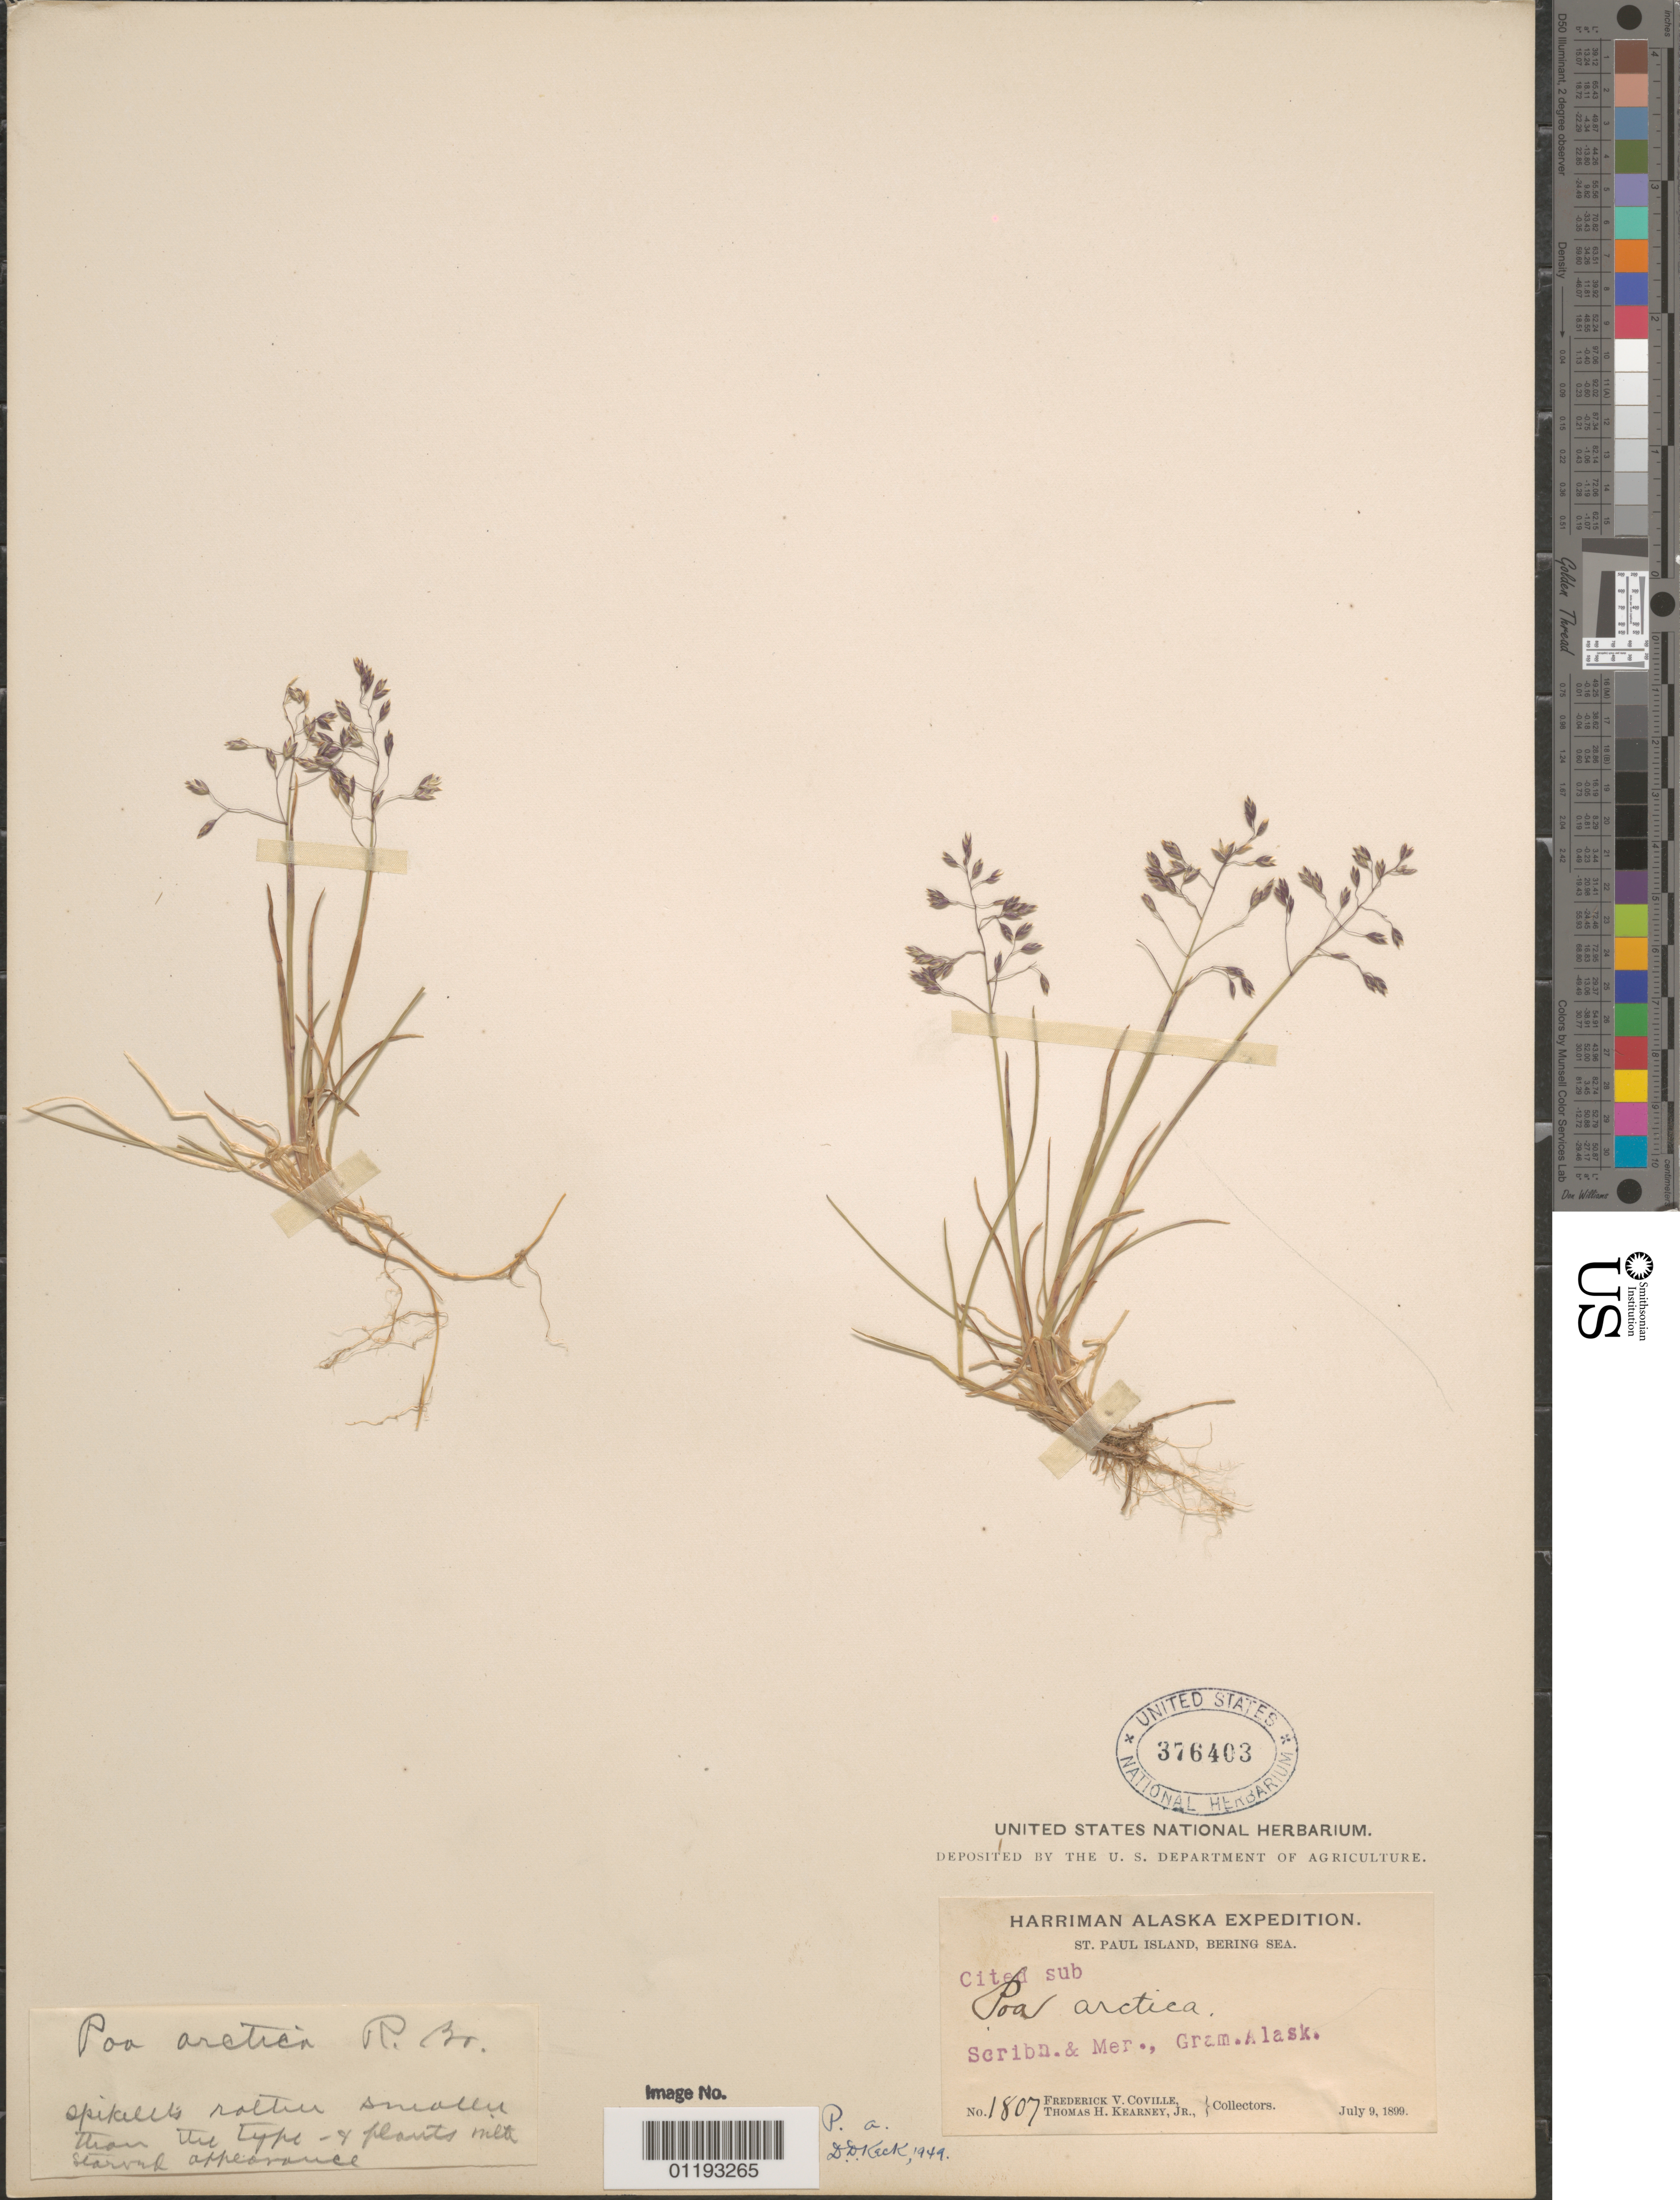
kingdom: Plantae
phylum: Tracheophyta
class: Liliopsida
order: Poales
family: Poaceae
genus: Poa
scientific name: Poa arctica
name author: R. Br.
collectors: F. V. Coville & T. H. Kearney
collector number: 1807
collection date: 1899-07-09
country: United States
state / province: Alaska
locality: St Paul Island, Bering Sea.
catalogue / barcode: US 376403